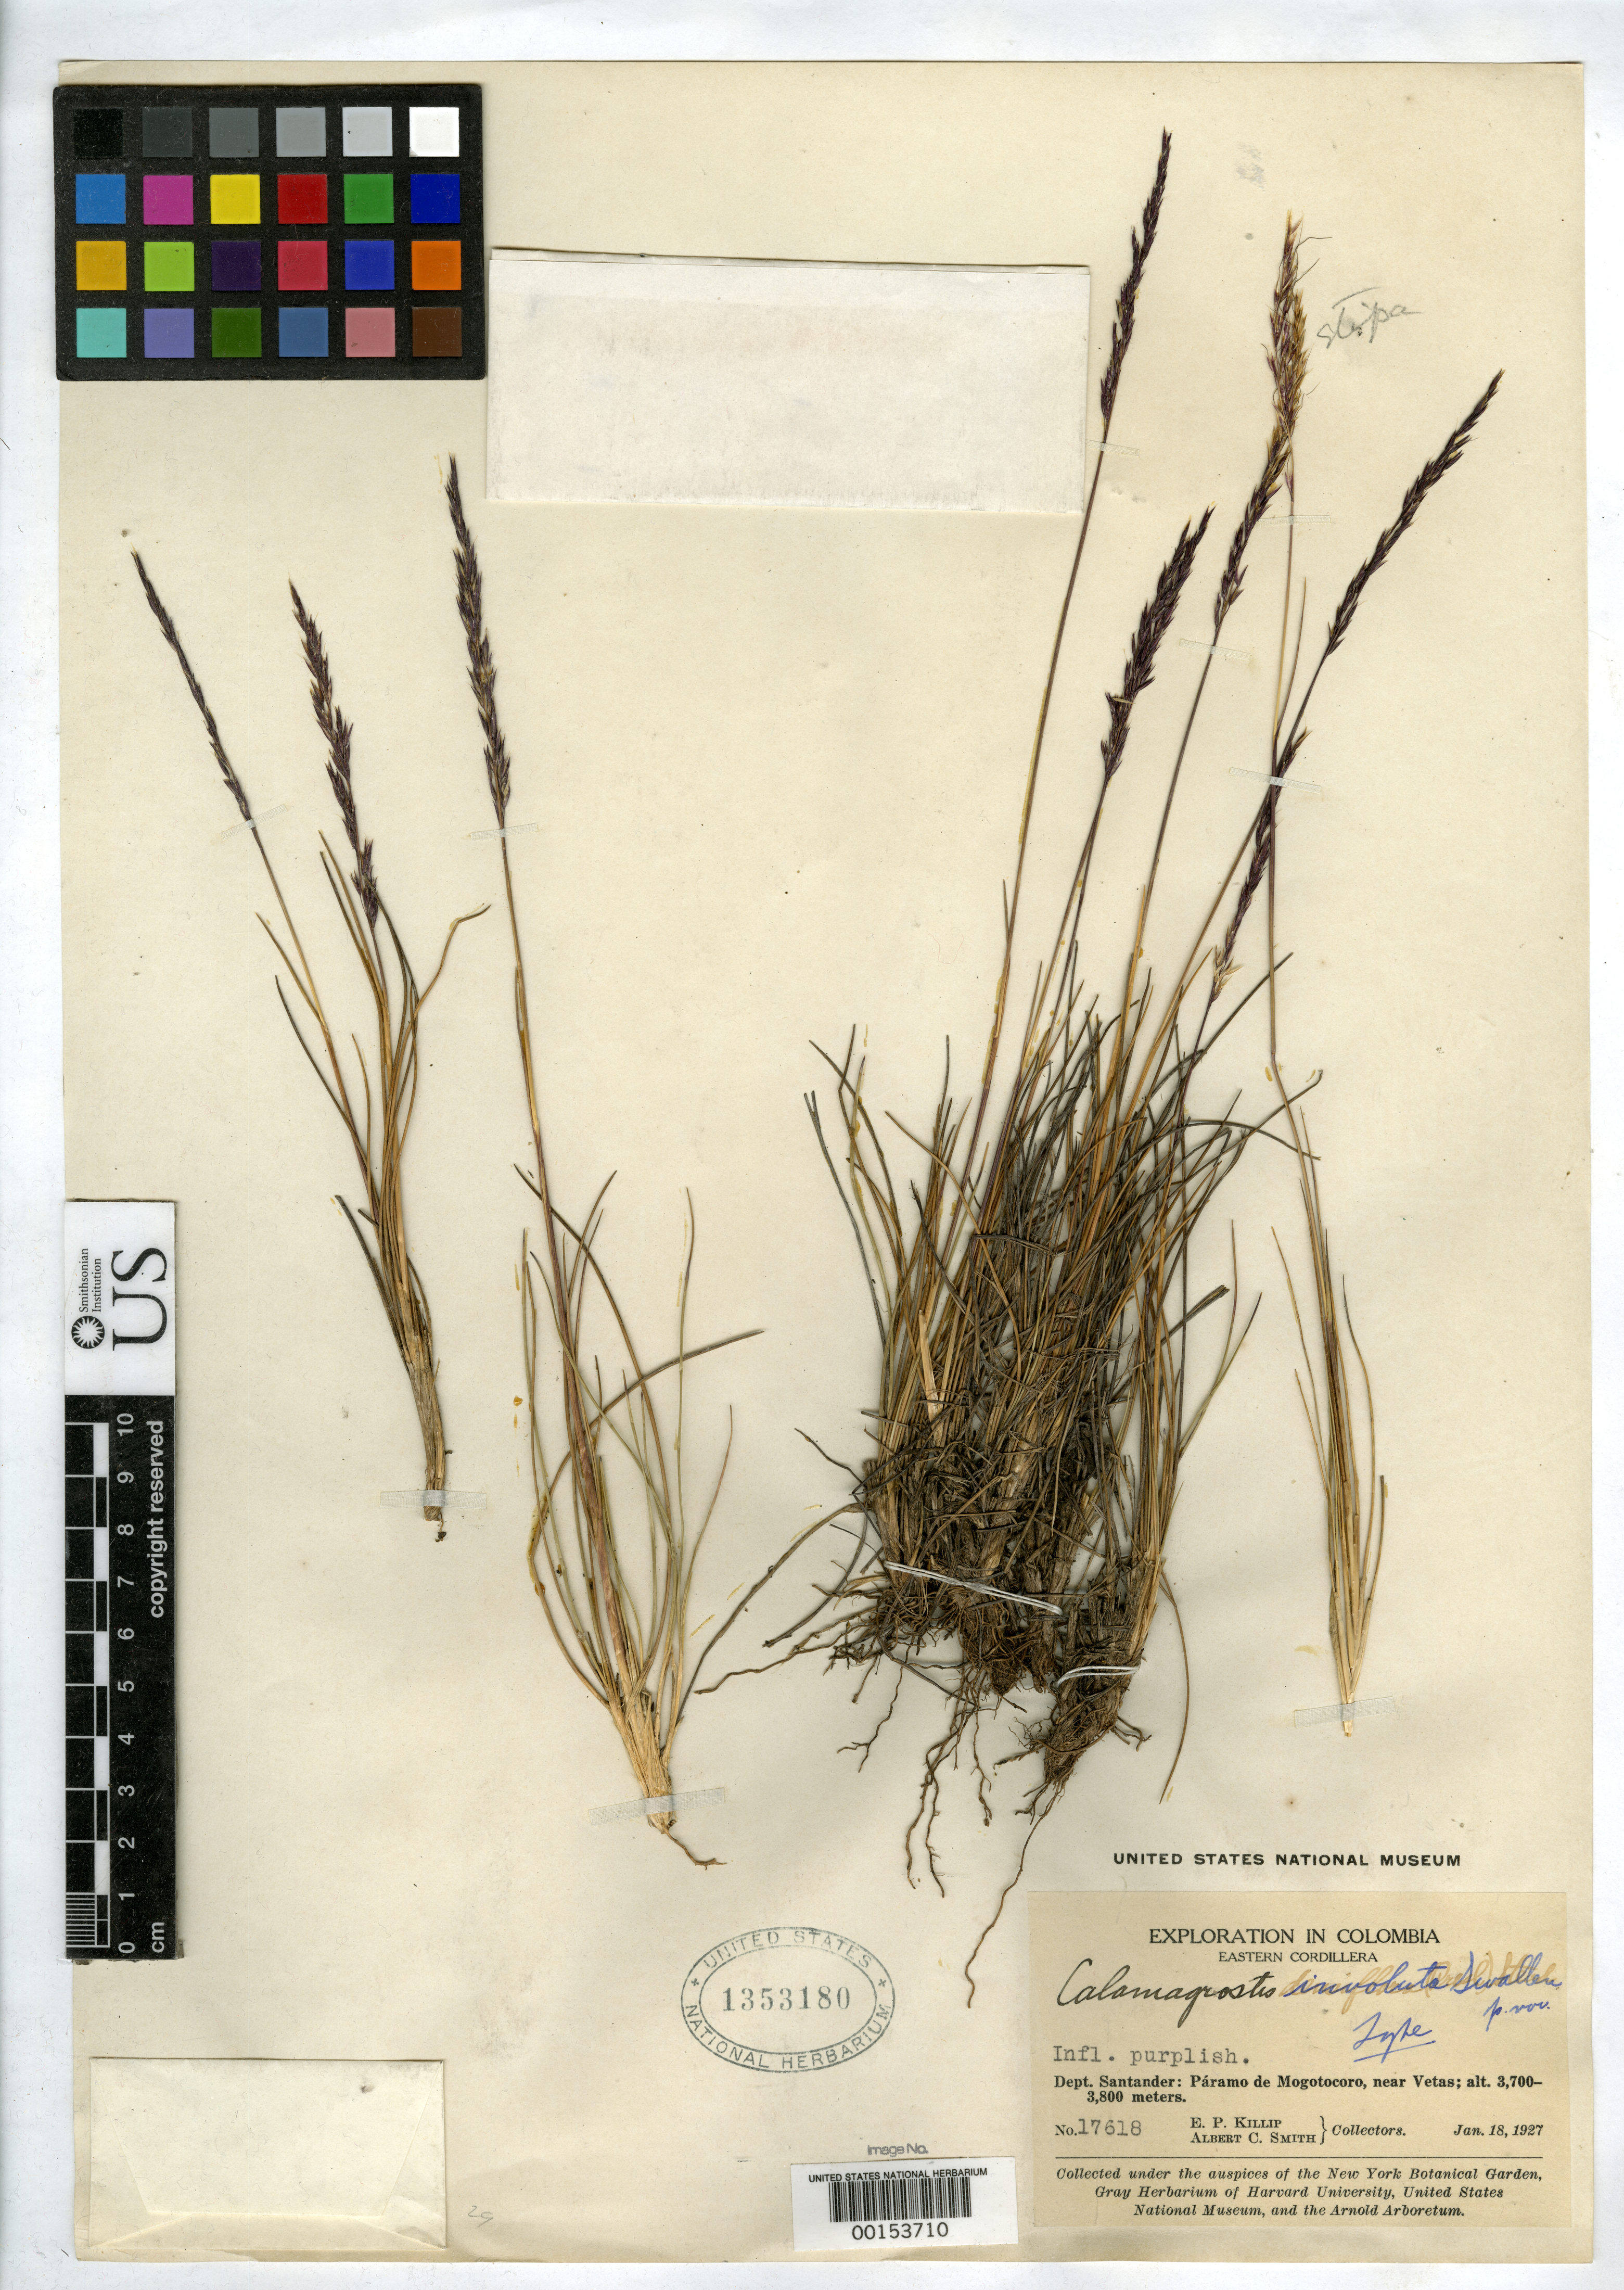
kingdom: Plantae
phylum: Tracheophyta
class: Liliopsida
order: Poales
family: Poaceae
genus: Calamagrostis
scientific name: Calamagrostis involuta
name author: Swallen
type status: Holotype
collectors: E. P. Killip & A. C. Smith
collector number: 17618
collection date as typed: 18 Jan 1927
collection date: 1927-01-18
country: Colombia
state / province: Norte de Santander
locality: Paramo de Mogotocoro, near Vetas.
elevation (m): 3700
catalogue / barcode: US 1353180